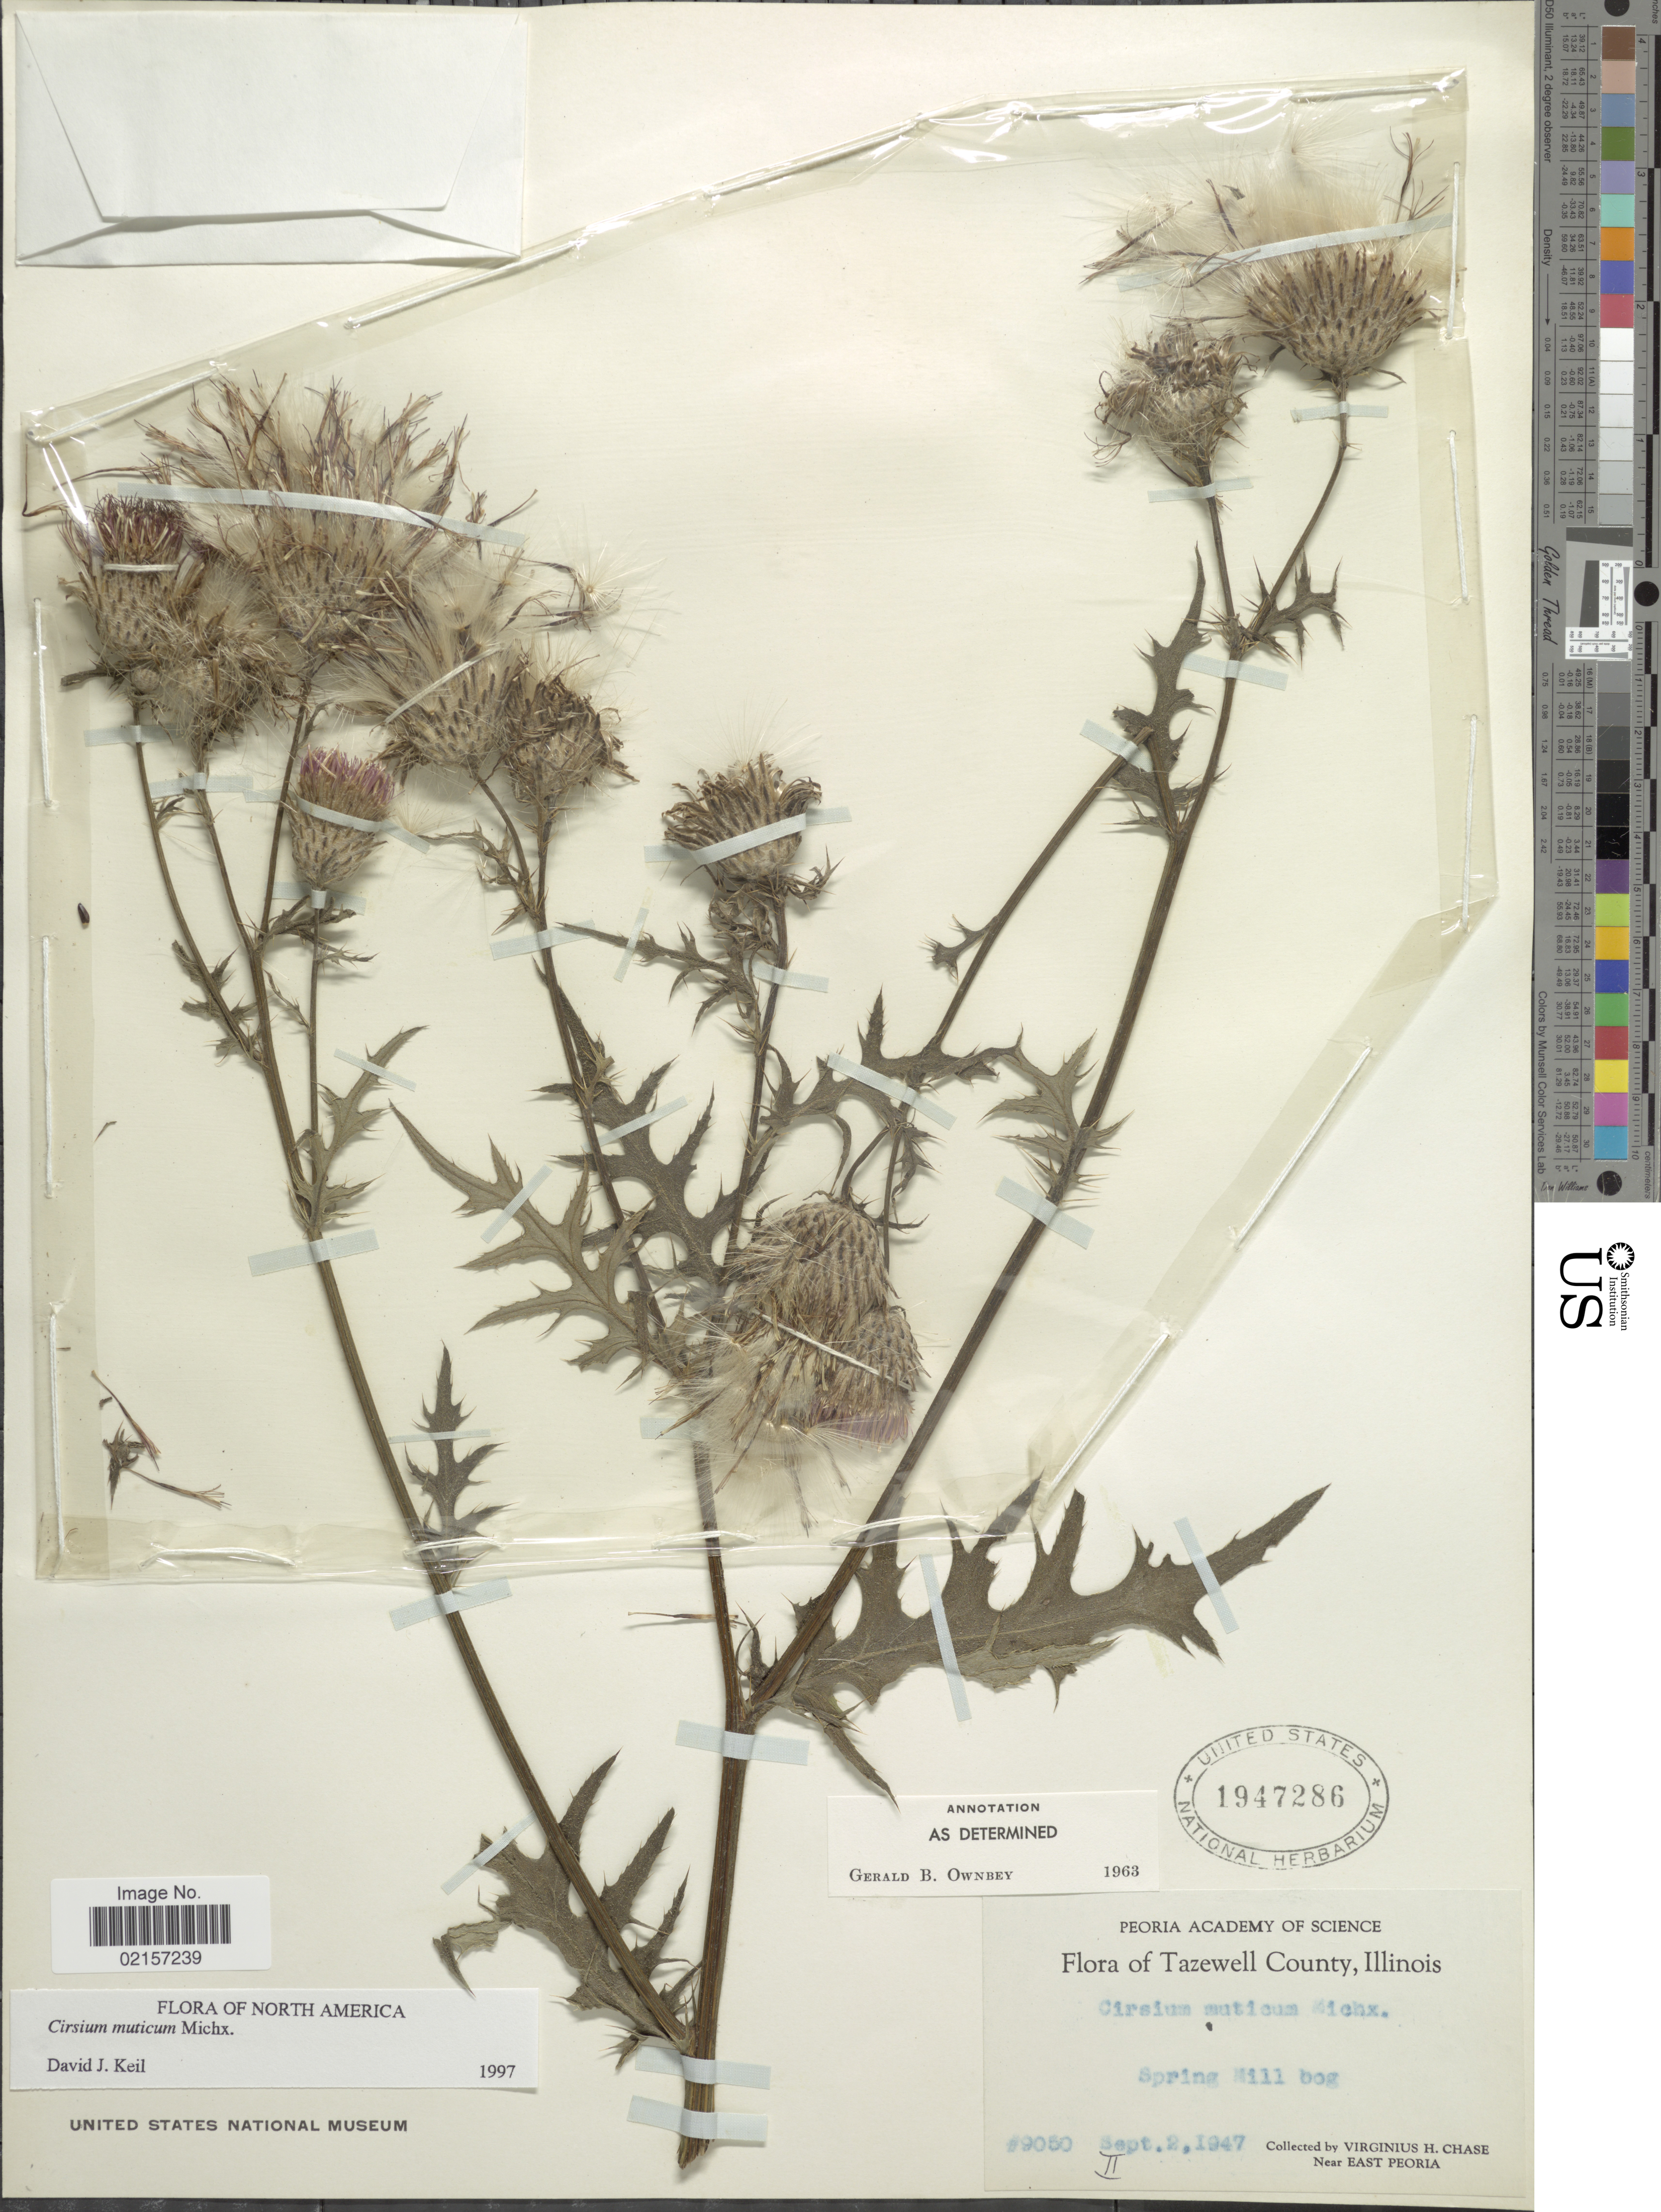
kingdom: Plantae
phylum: Tracheophyta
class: Magnoliopsida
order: Asterales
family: Asteraceae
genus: Cirsium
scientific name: Cirsium muticum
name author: Michx.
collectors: V. H. Chase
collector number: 9050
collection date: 1947-09-02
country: United States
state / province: Illinois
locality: Tazewell County, Spring Hill bog, near East Peoria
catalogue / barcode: US 1947286